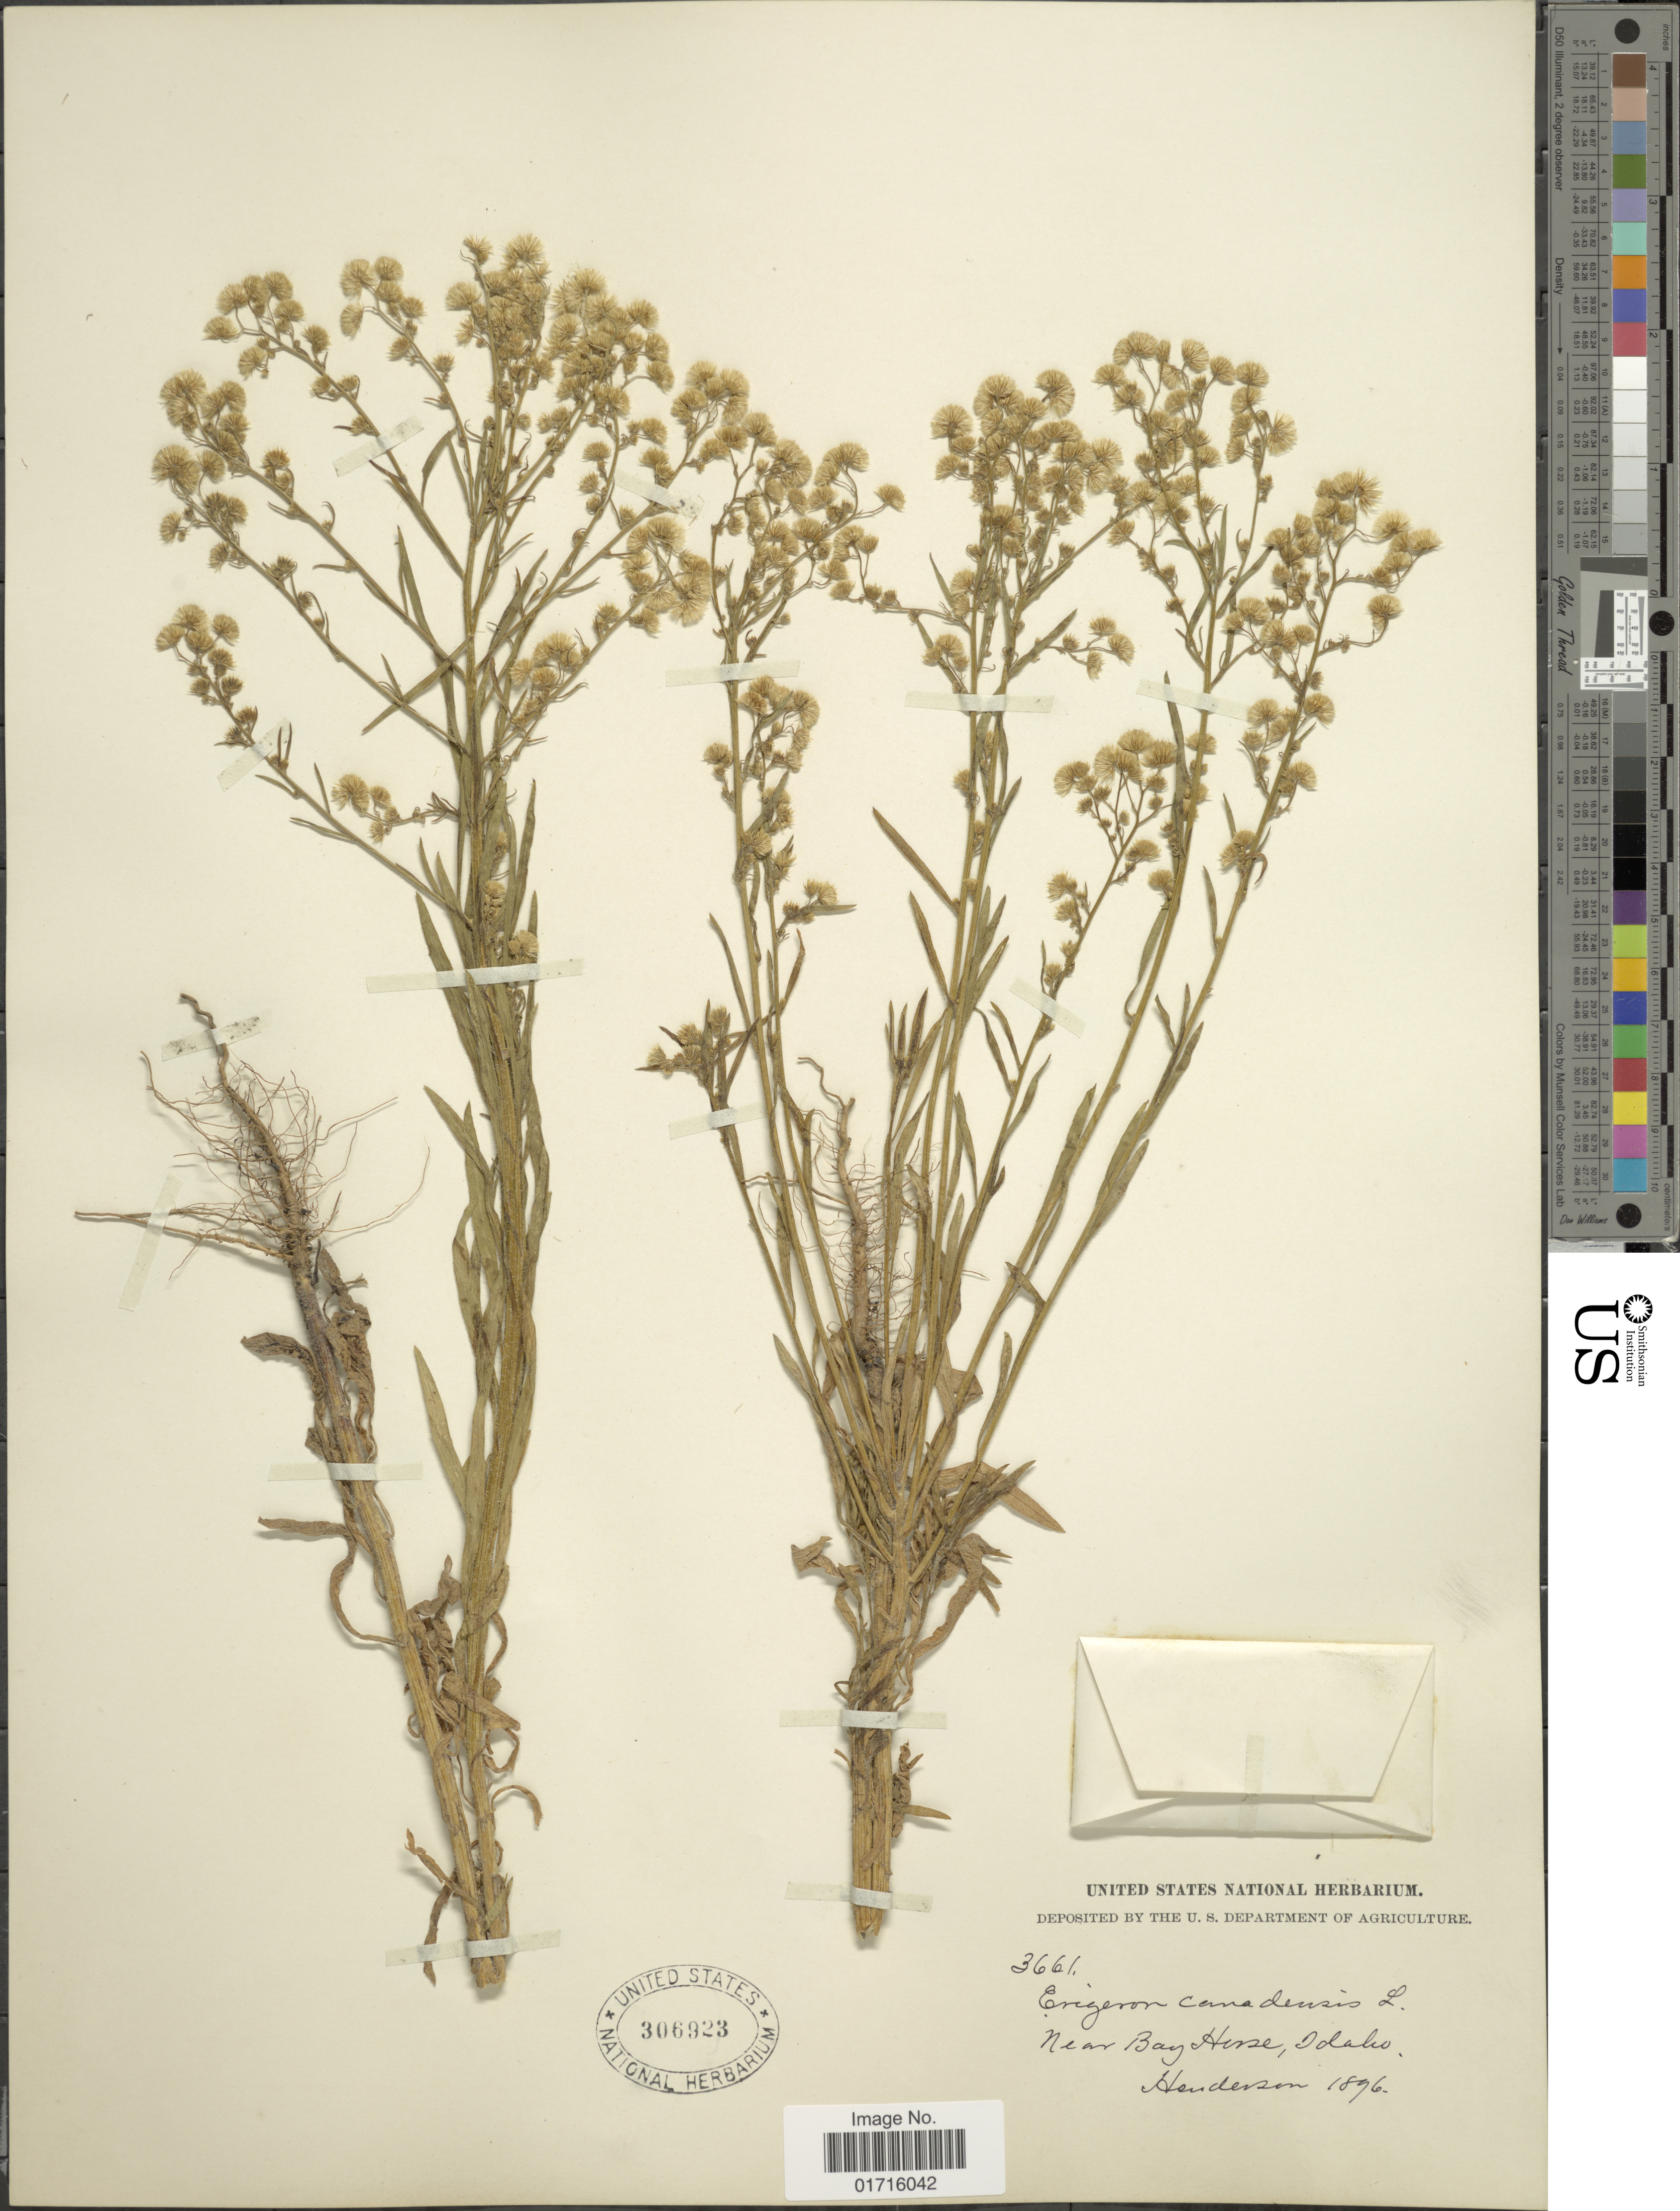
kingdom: Plantae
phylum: Tracheophyta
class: Magnoliopsida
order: Asterales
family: Asteraceae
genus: Conyza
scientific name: Conyza canadensis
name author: (L.) Cronq.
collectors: Henderson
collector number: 3661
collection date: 1896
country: United States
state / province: Idaho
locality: Near Bay Horse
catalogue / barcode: US 306923